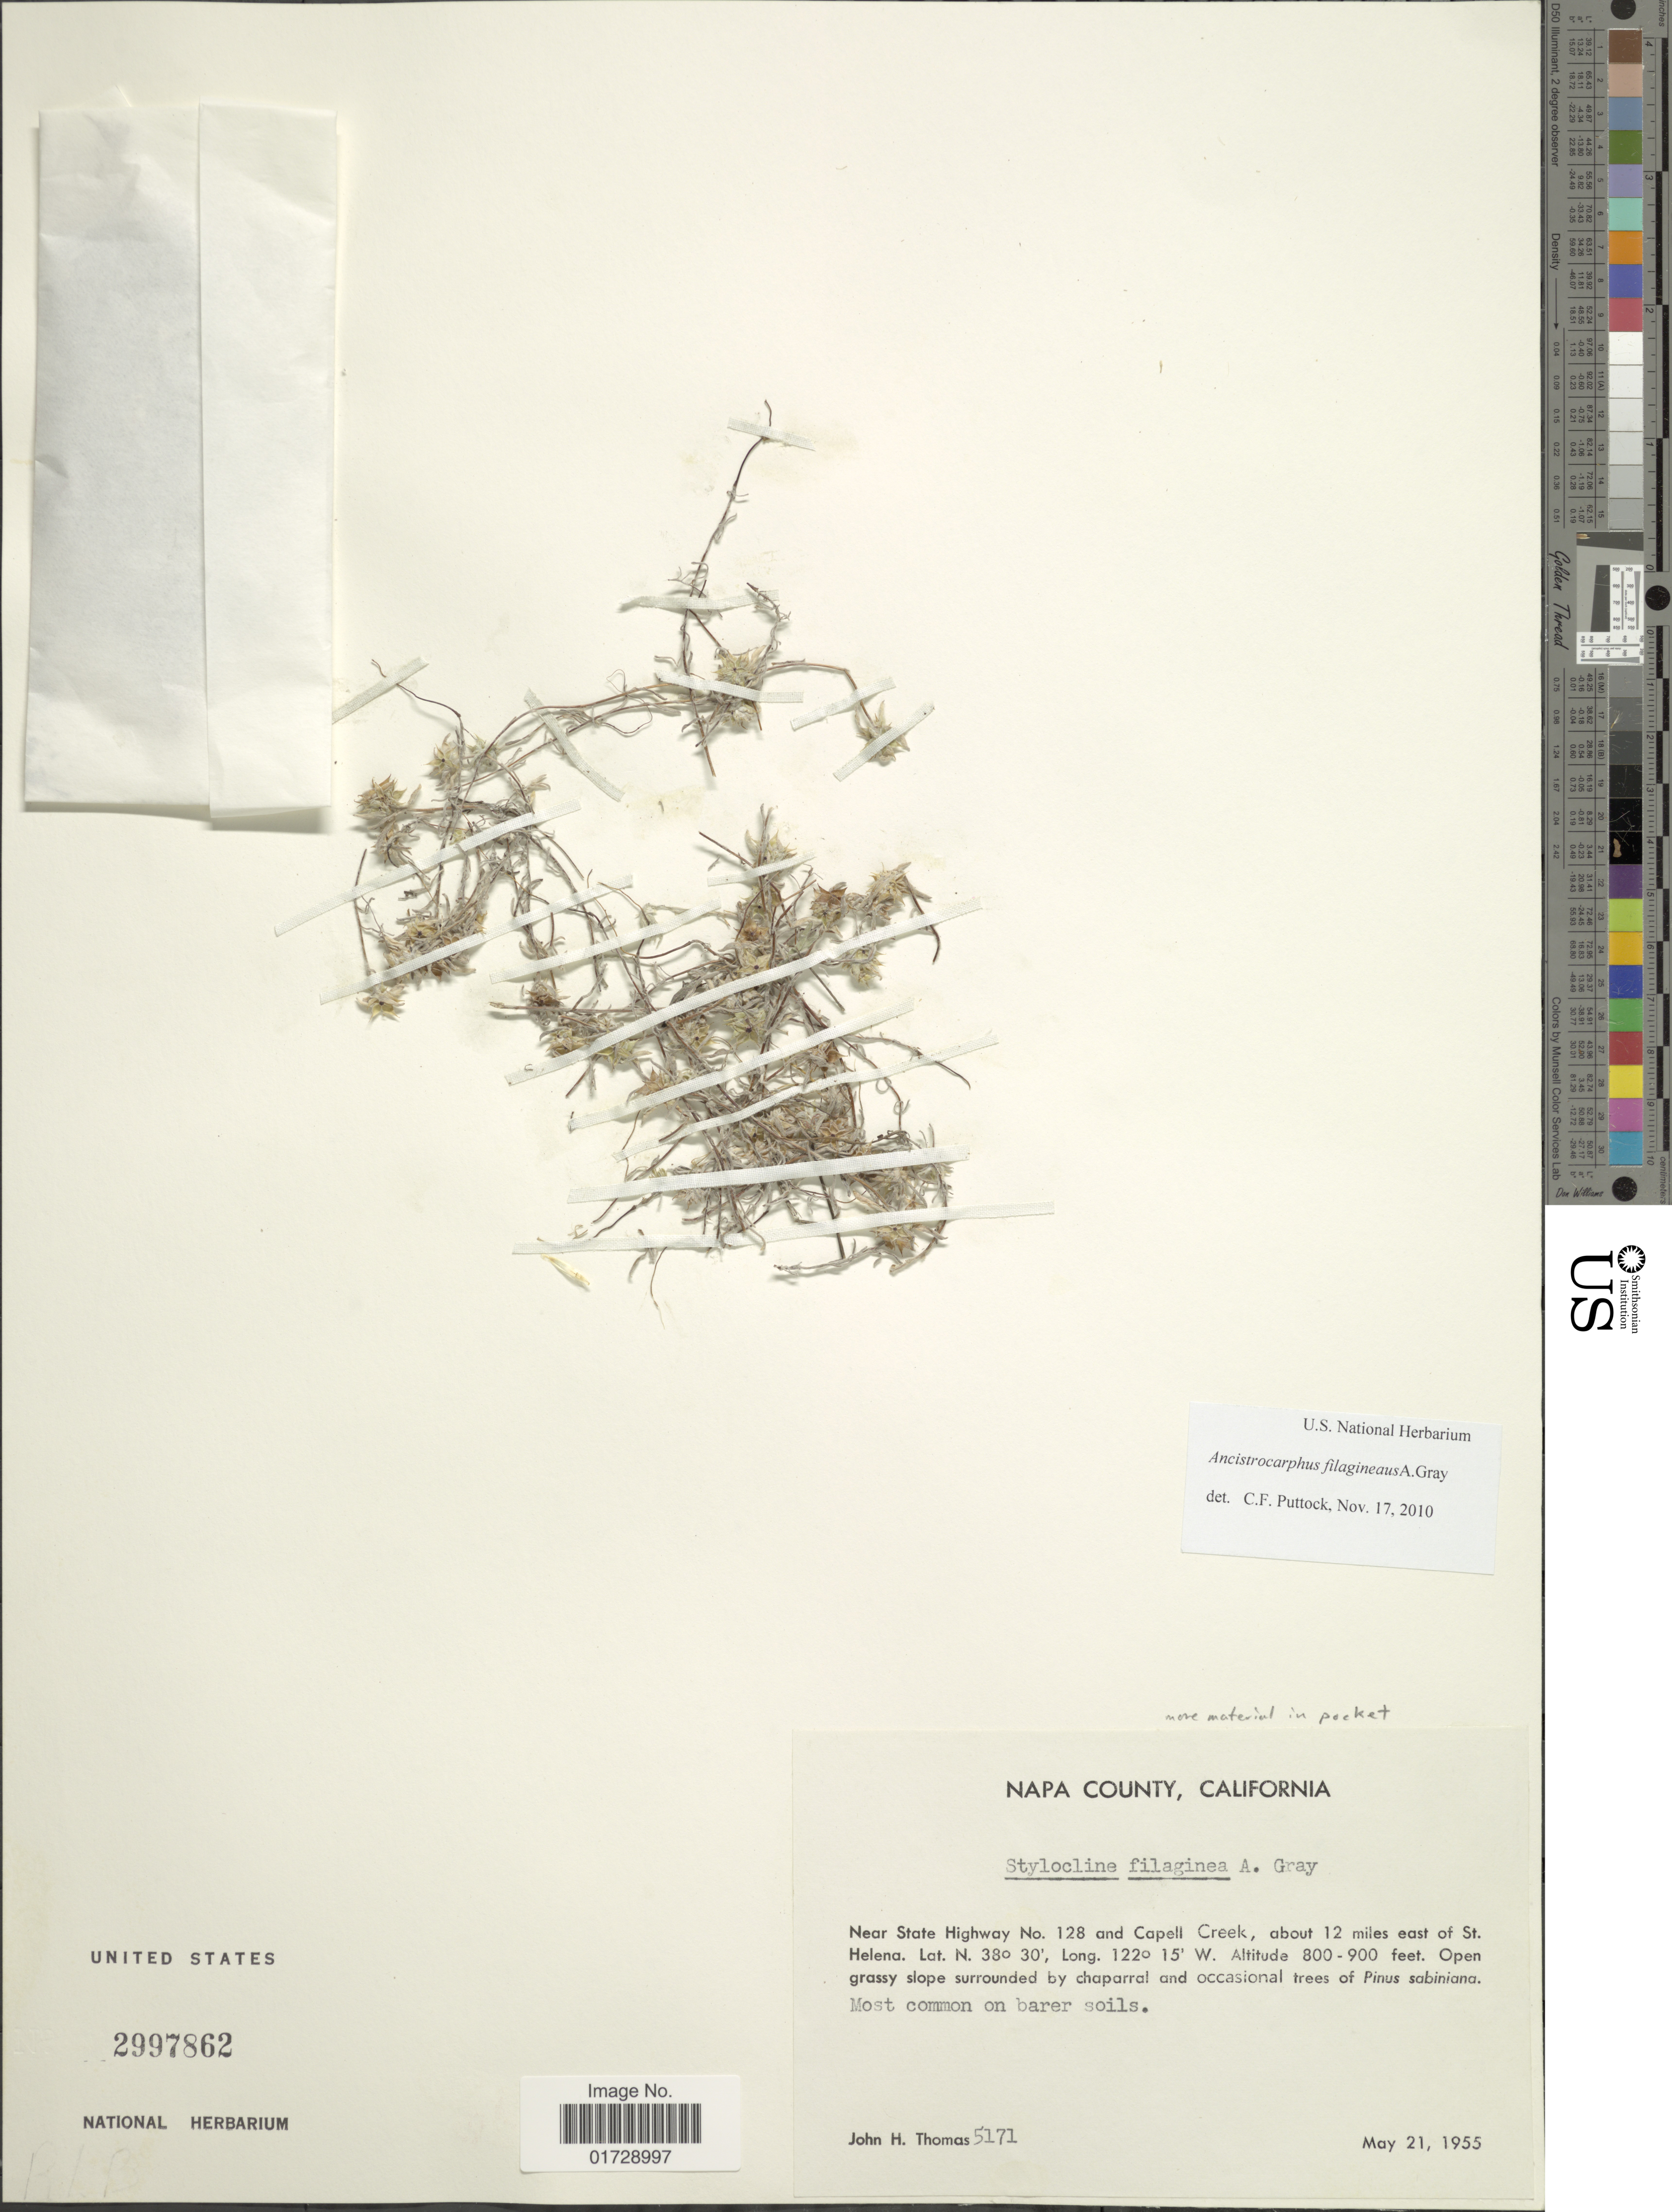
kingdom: Plantae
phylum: Tracheophyta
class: Magnoliopsida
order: Asterales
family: Asteraceae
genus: Stylocline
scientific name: Stylocline filaginea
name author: (A. Gray) A. Gray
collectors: J. H. Thomas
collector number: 5171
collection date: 1955-05-21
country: United States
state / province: California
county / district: Napa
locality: Napa County, Near state highway No. 128 and Capell Creek, about 12 miles east of St. Helena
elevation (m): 244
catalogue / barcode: US 2997862